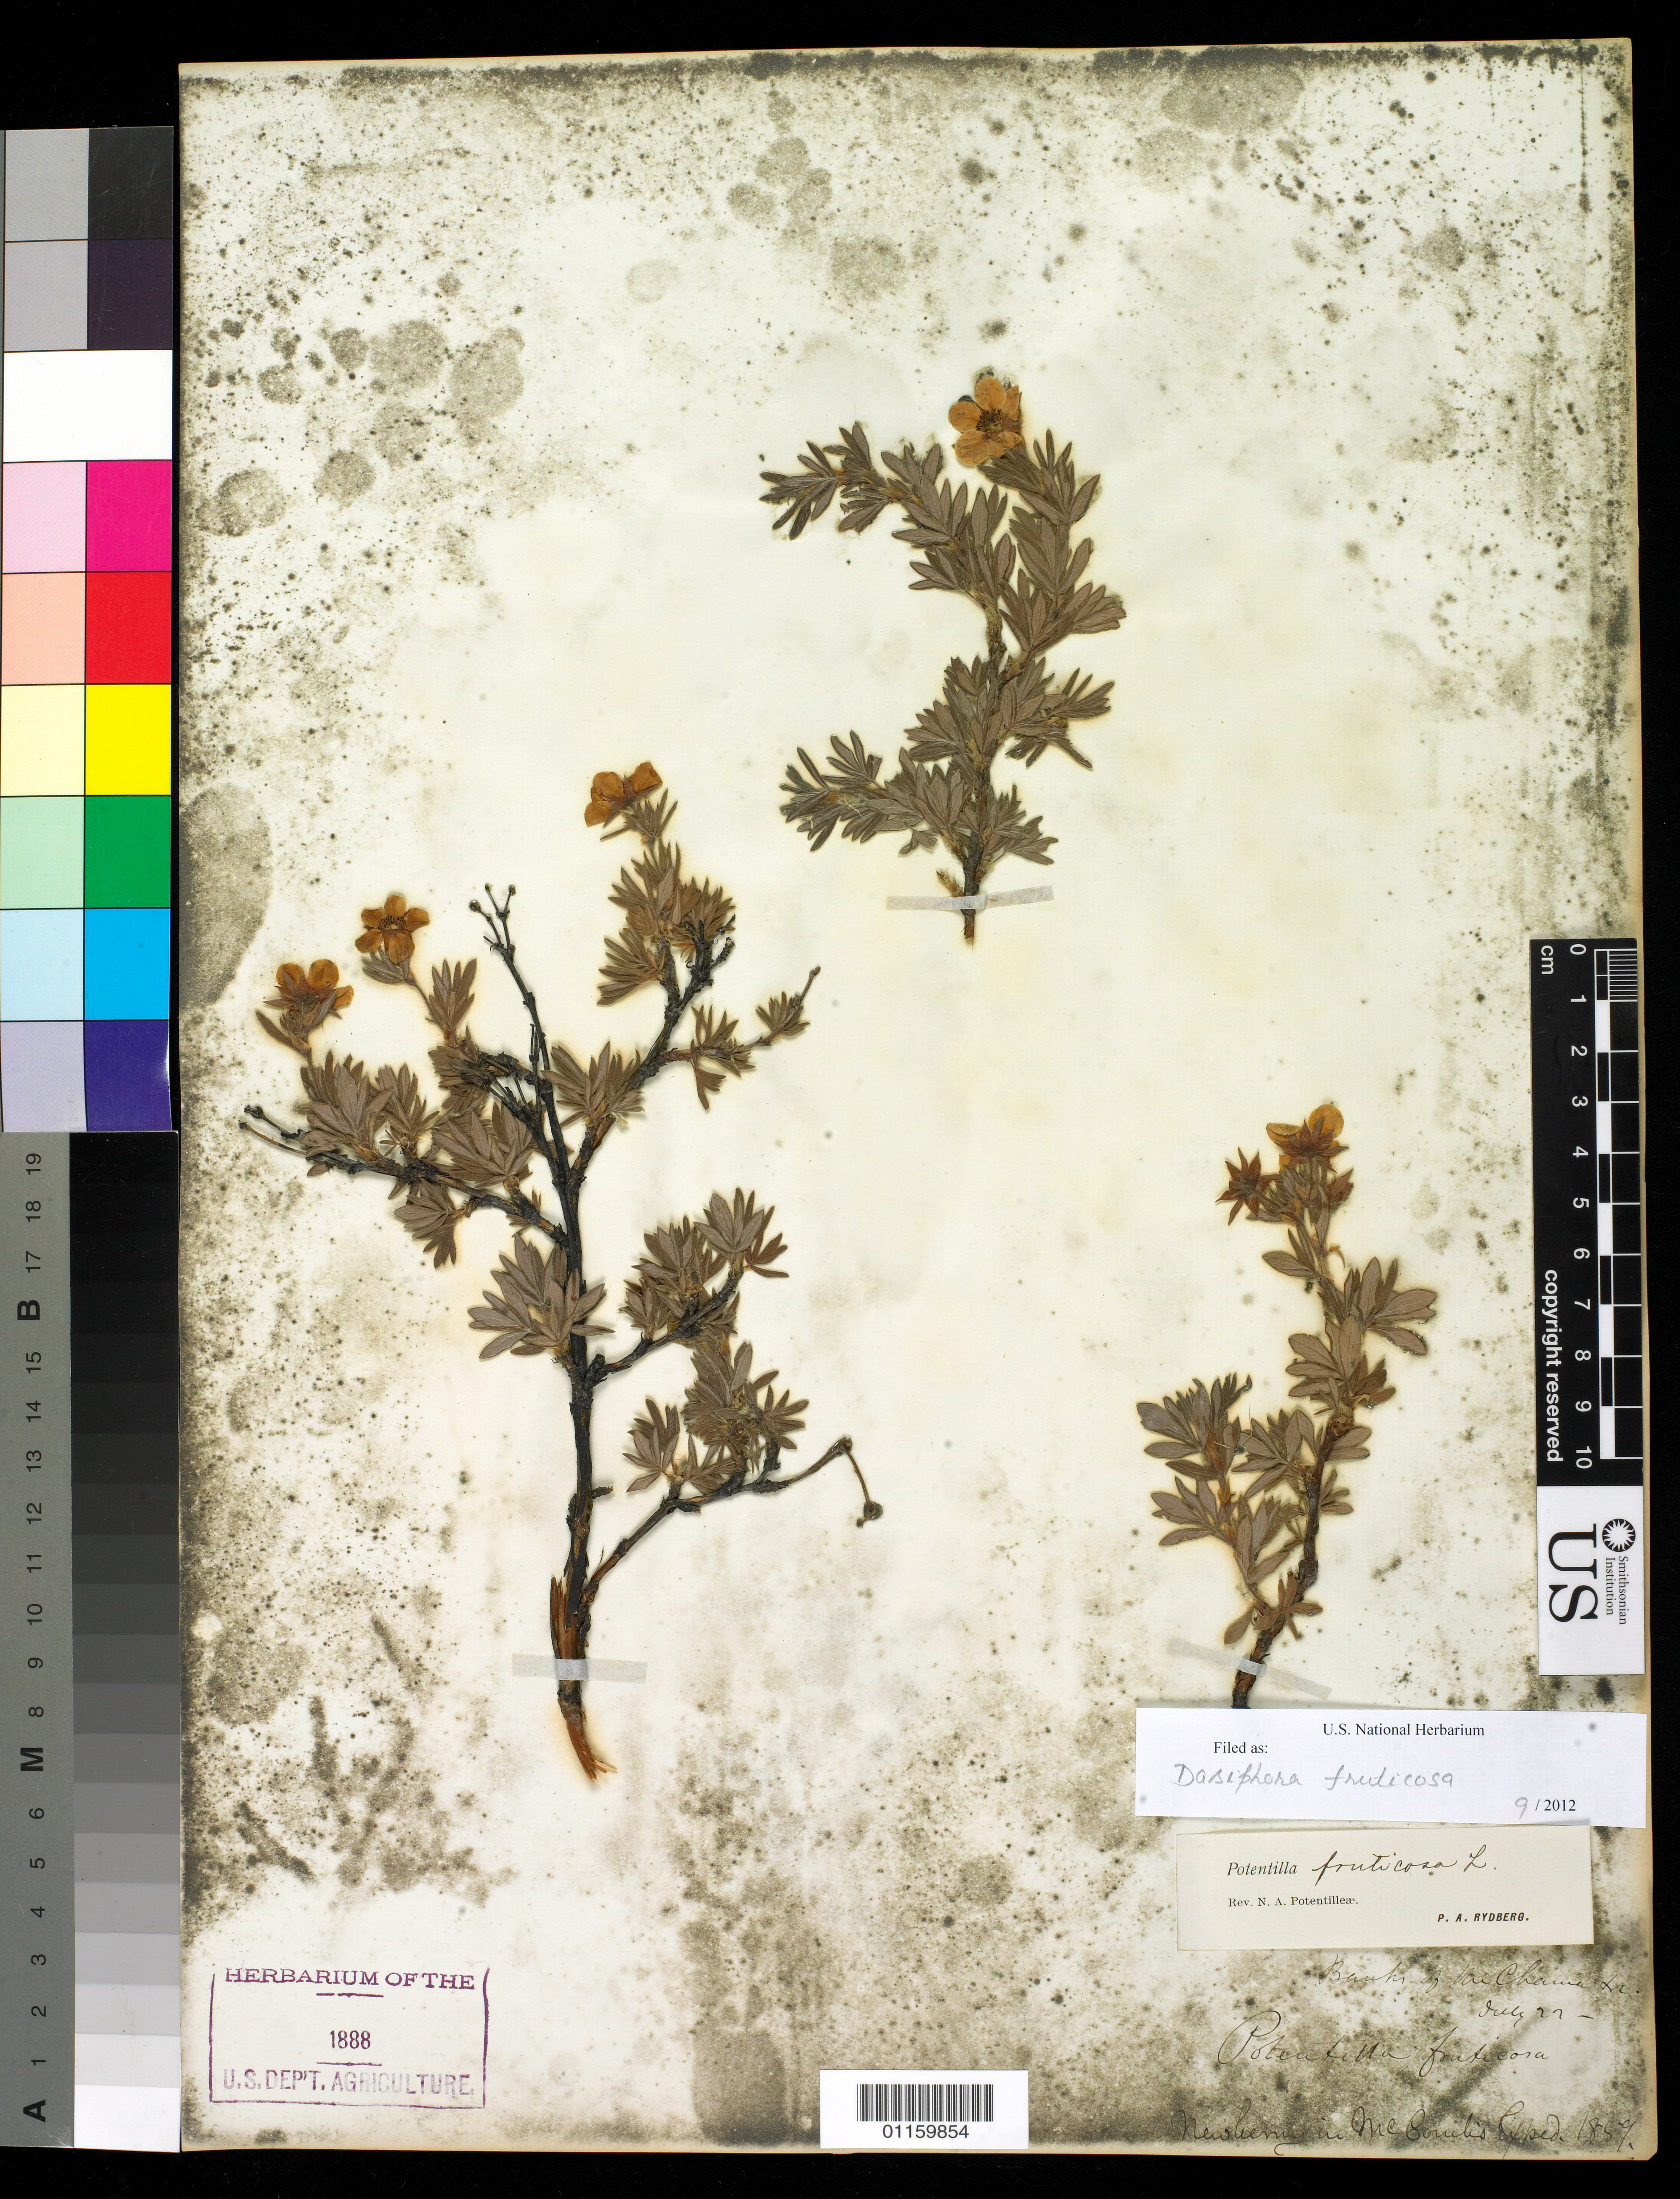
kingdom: Plantae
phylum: Tracheophyta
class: Magnoliopsida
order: Rosales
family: Rosaceae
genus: Dasiphora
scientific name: Dasiphora fruticosa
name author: (L.) Rydb.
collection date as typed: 27 Jul 1857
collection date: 1857-07-27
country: United States